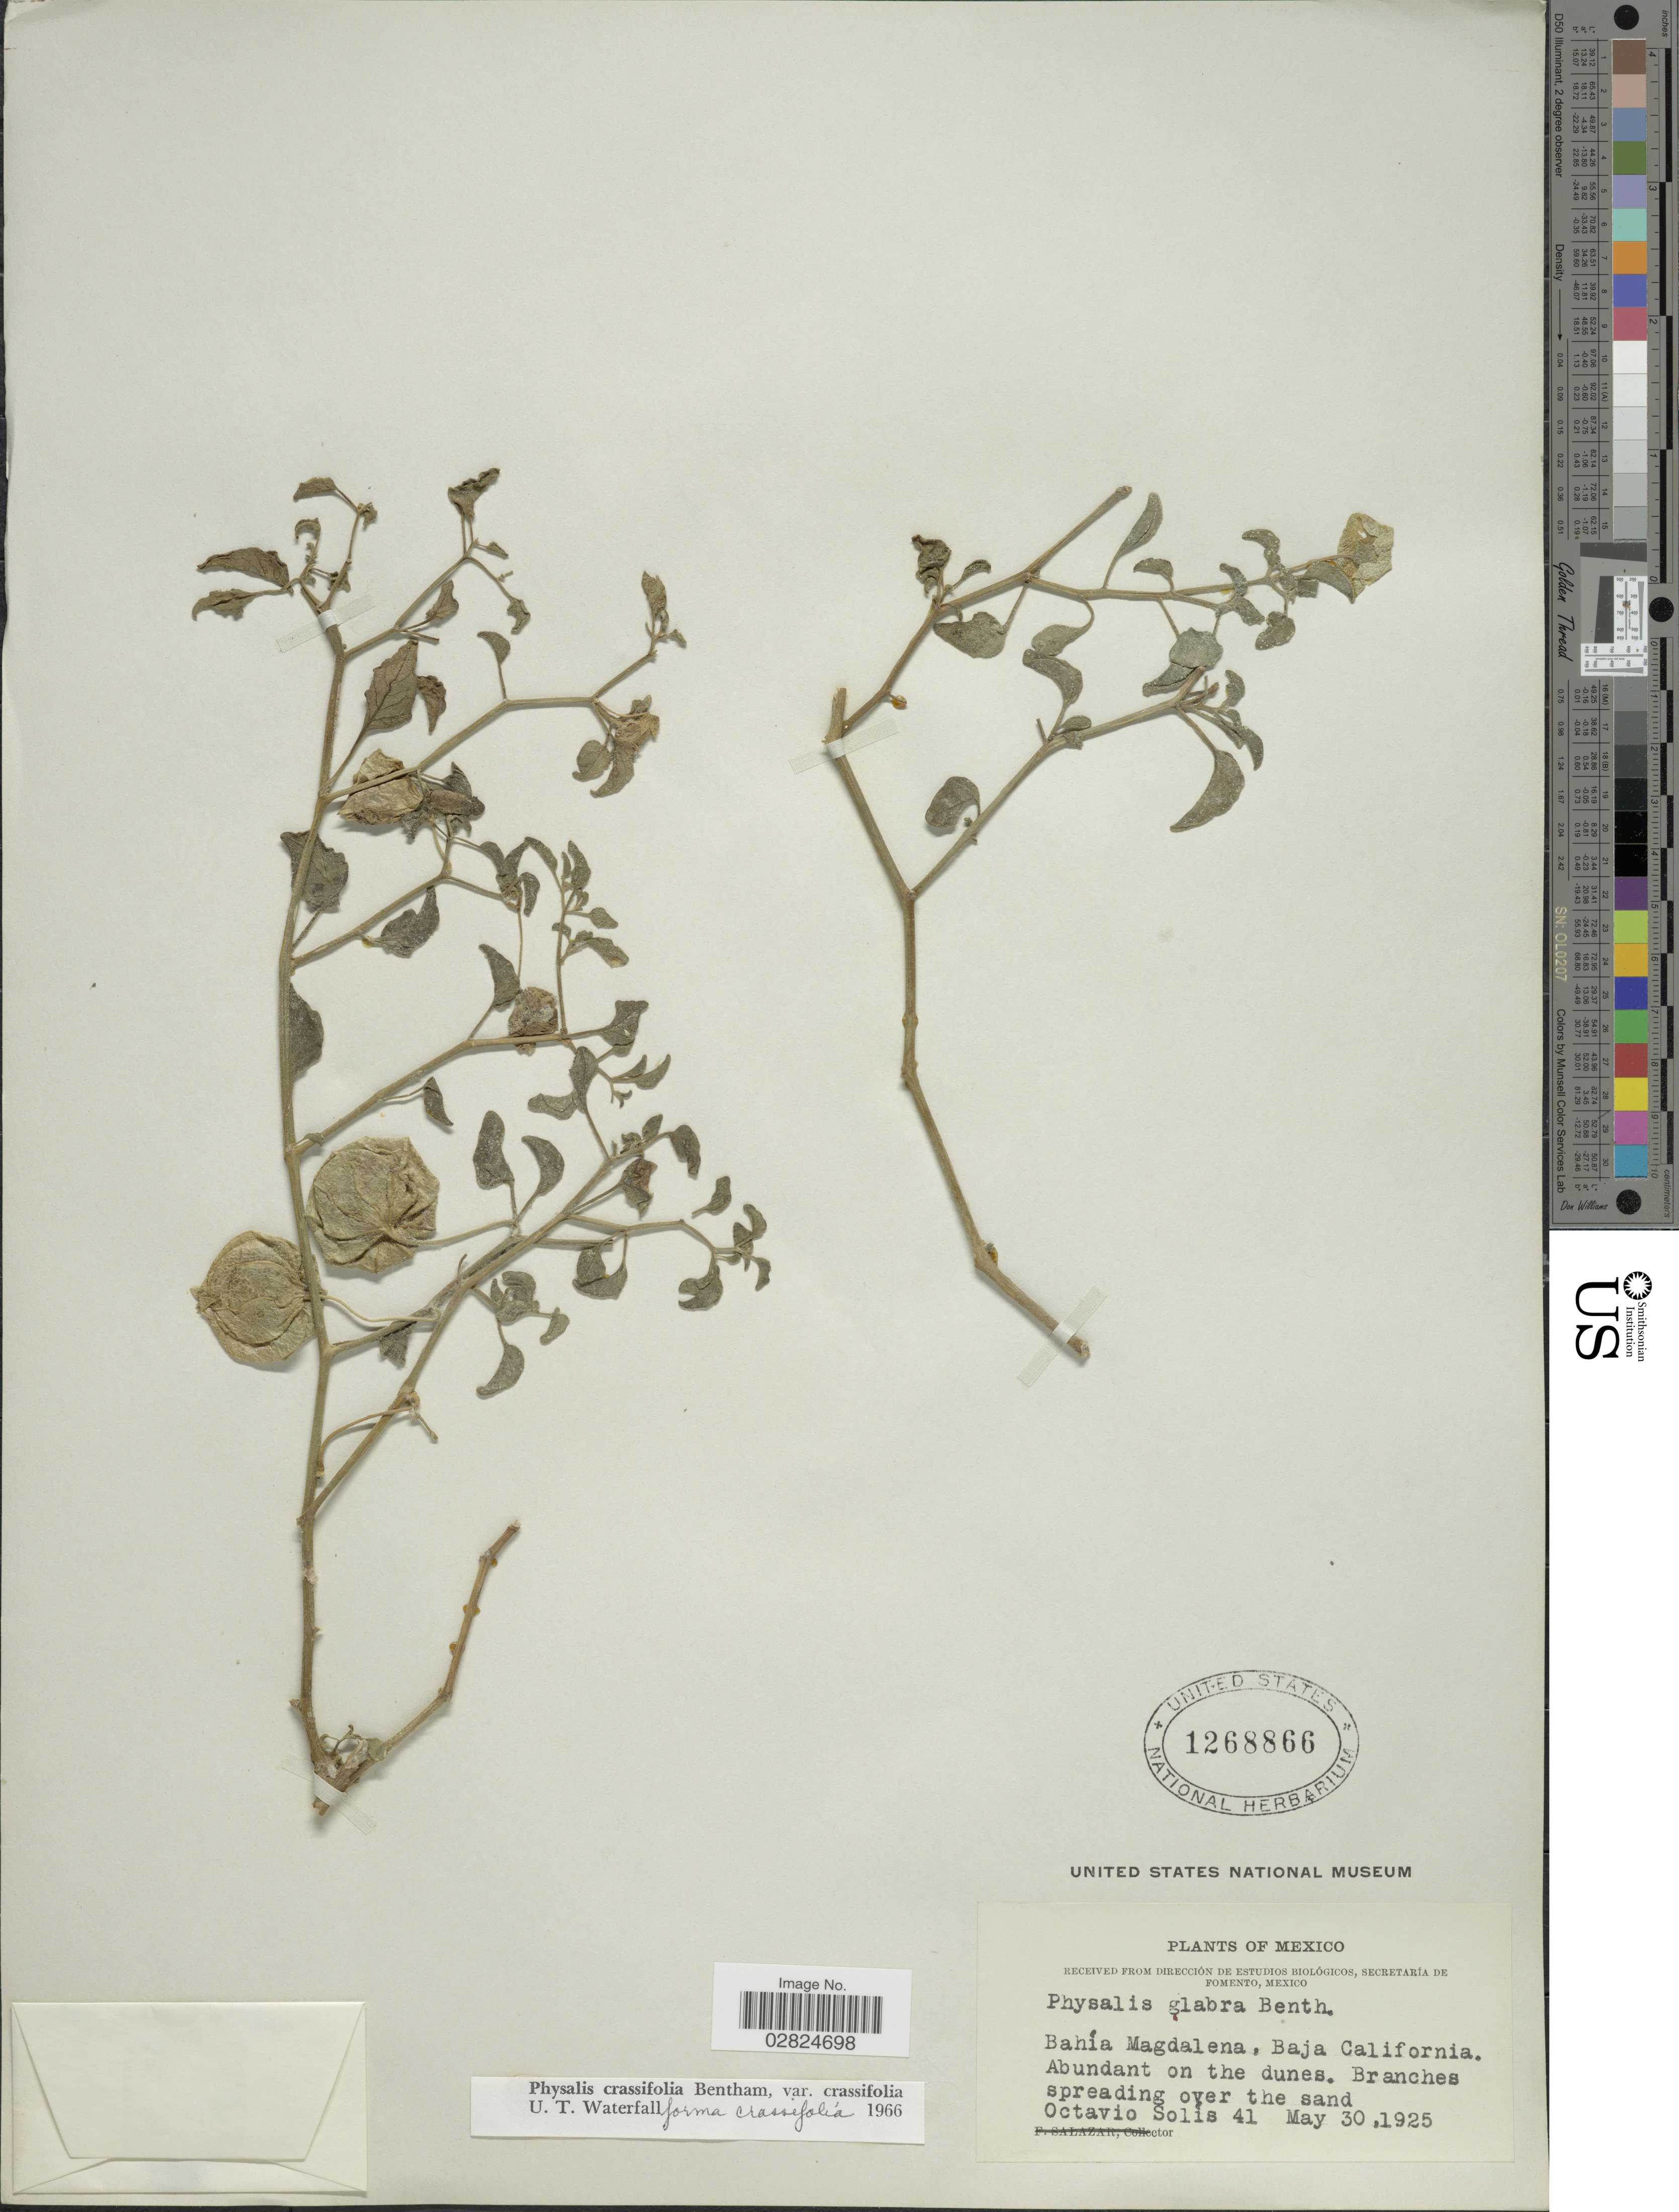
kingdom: Plantae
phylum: Tracheophyta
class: Magnoliopsida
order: Solanales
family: Solanaceae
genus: Physalis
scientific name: Physalis crassifolia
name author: Benth.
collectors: O. Solis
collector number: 41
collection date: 1925-05-30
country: Mexico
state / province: Baja California Sur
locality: Bahía Magdalena.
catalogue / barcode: US 1268866